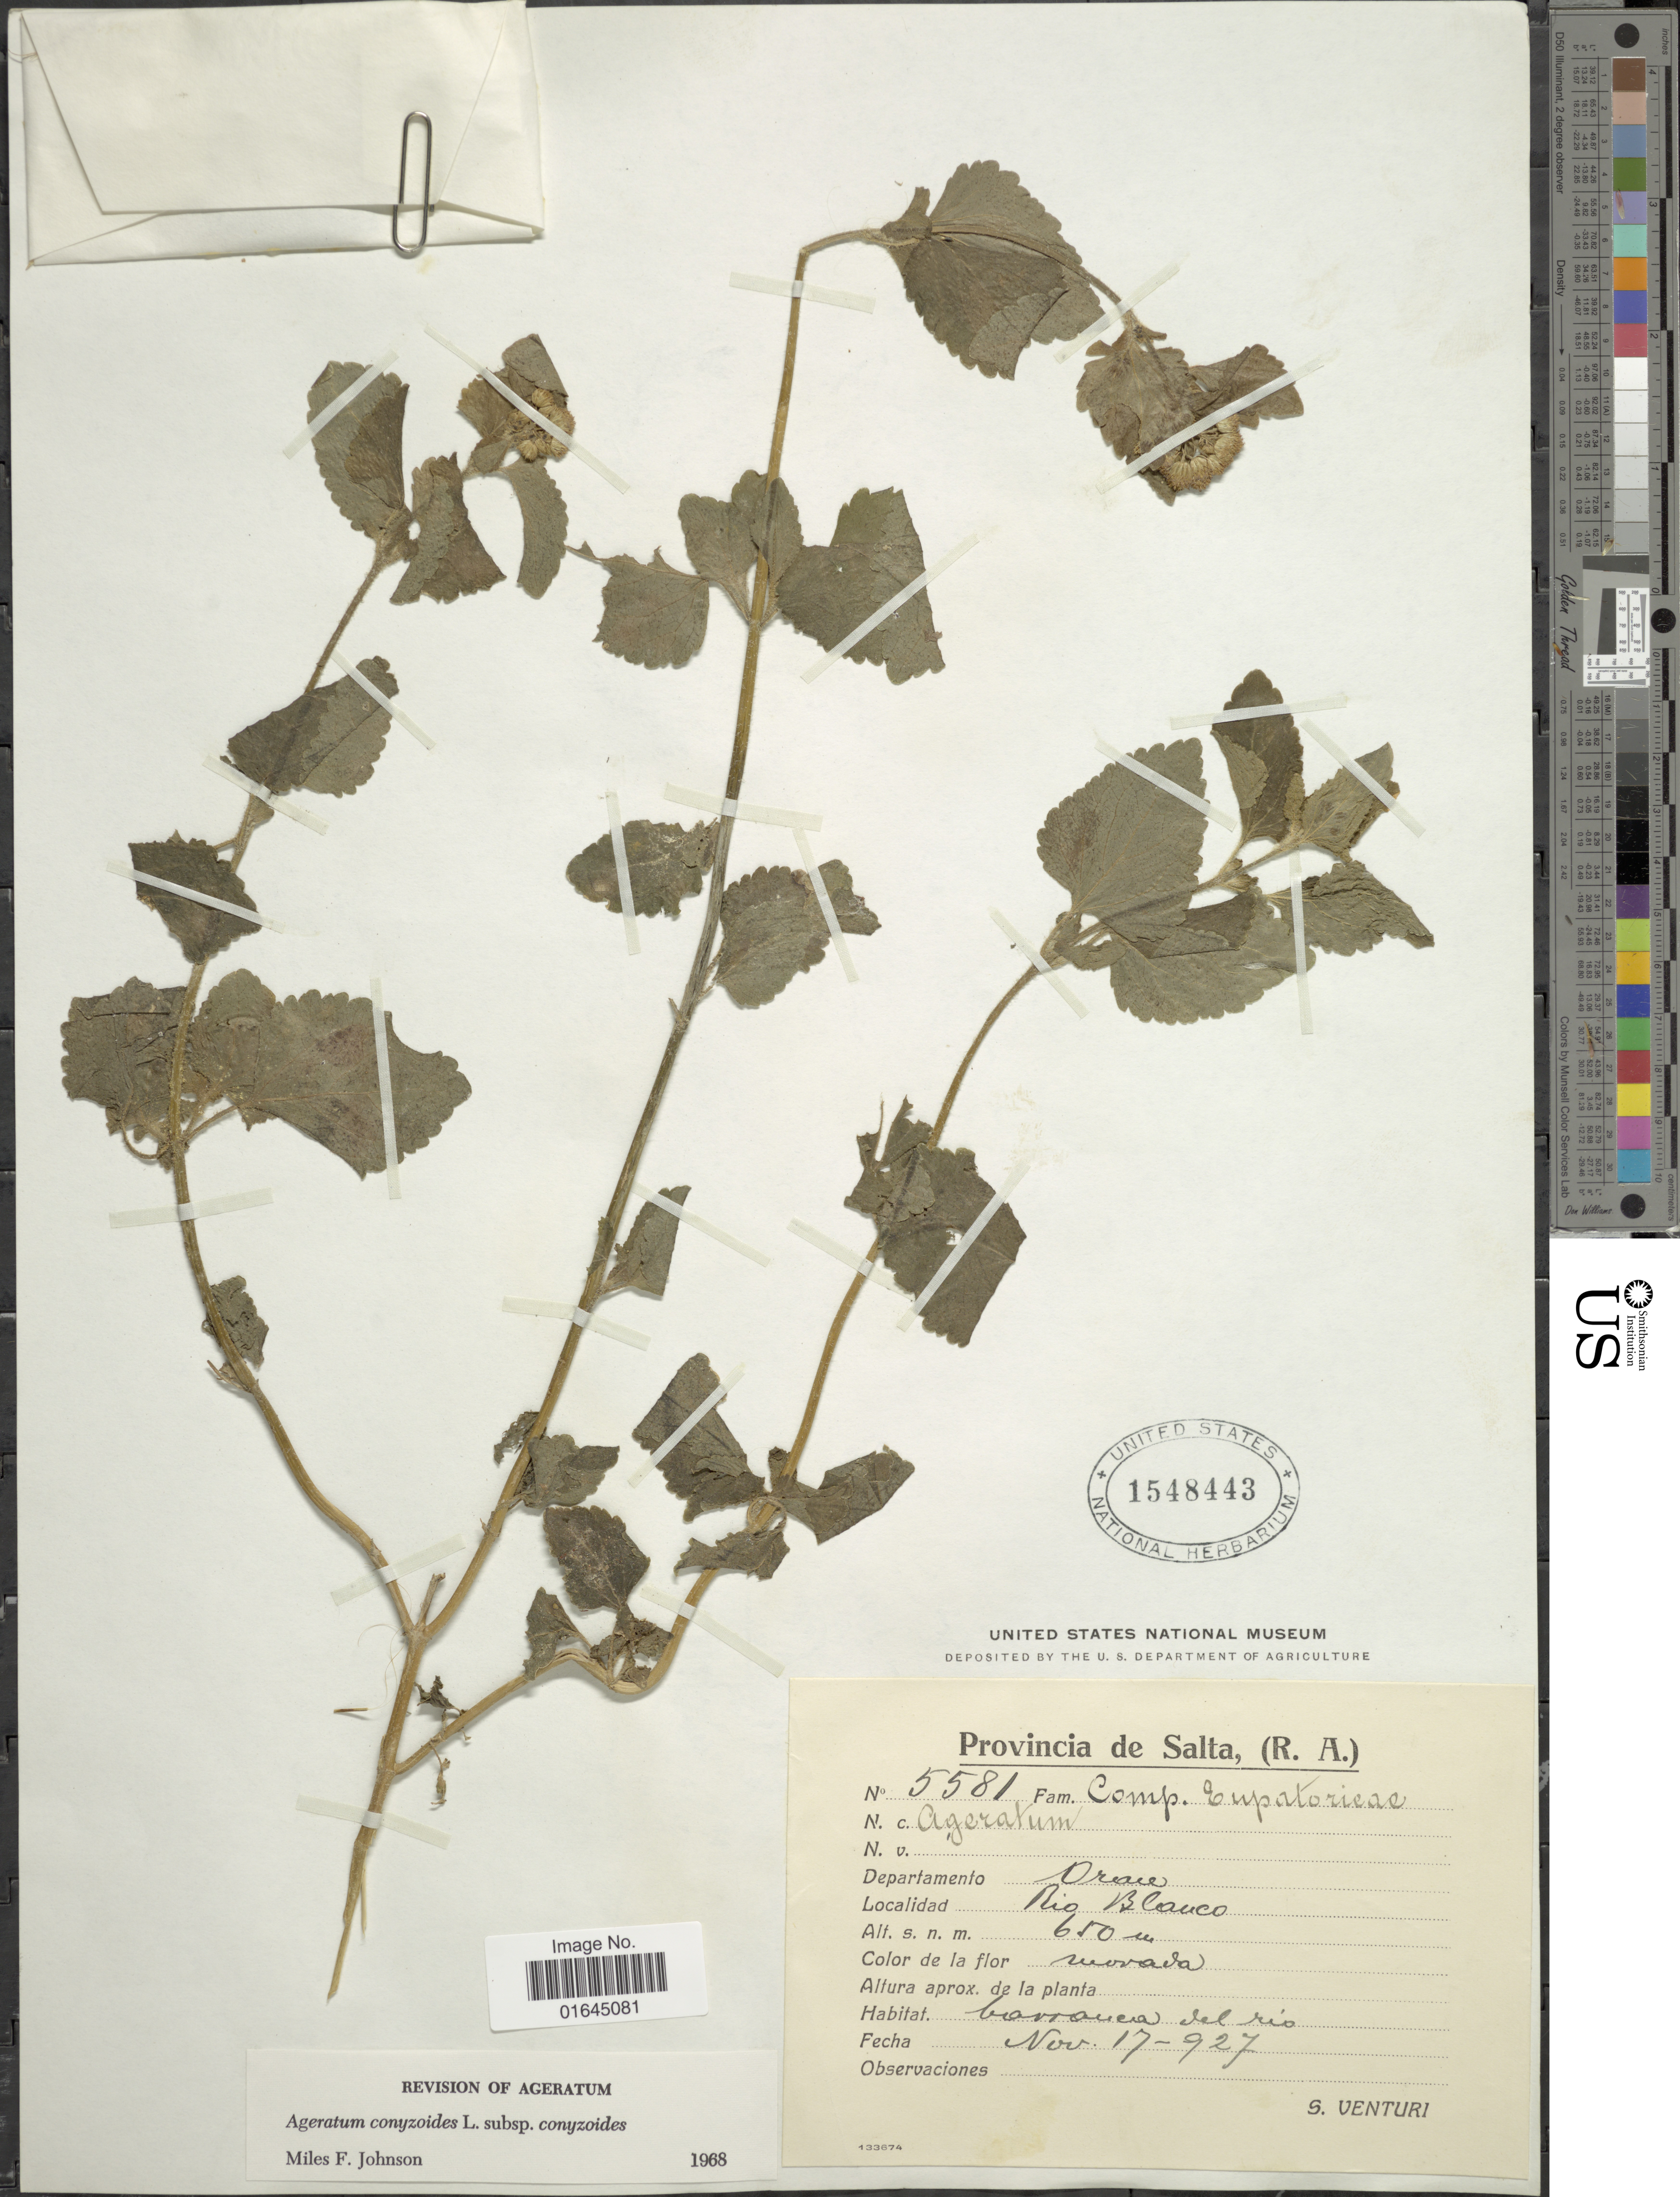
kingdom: Plantae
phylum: Tracheophyta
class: Magnoliopsida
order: Asterales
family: Asteraceae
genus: Ageratum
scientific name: Ageratum conyzoides subsp. conyzoides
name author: L.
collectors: S. Venturi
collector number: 5581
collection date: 1927-11-17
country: Argentina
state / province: Salta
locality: Departamento Orau, Rio Blanco.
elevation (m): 650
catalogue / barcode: US 1548443